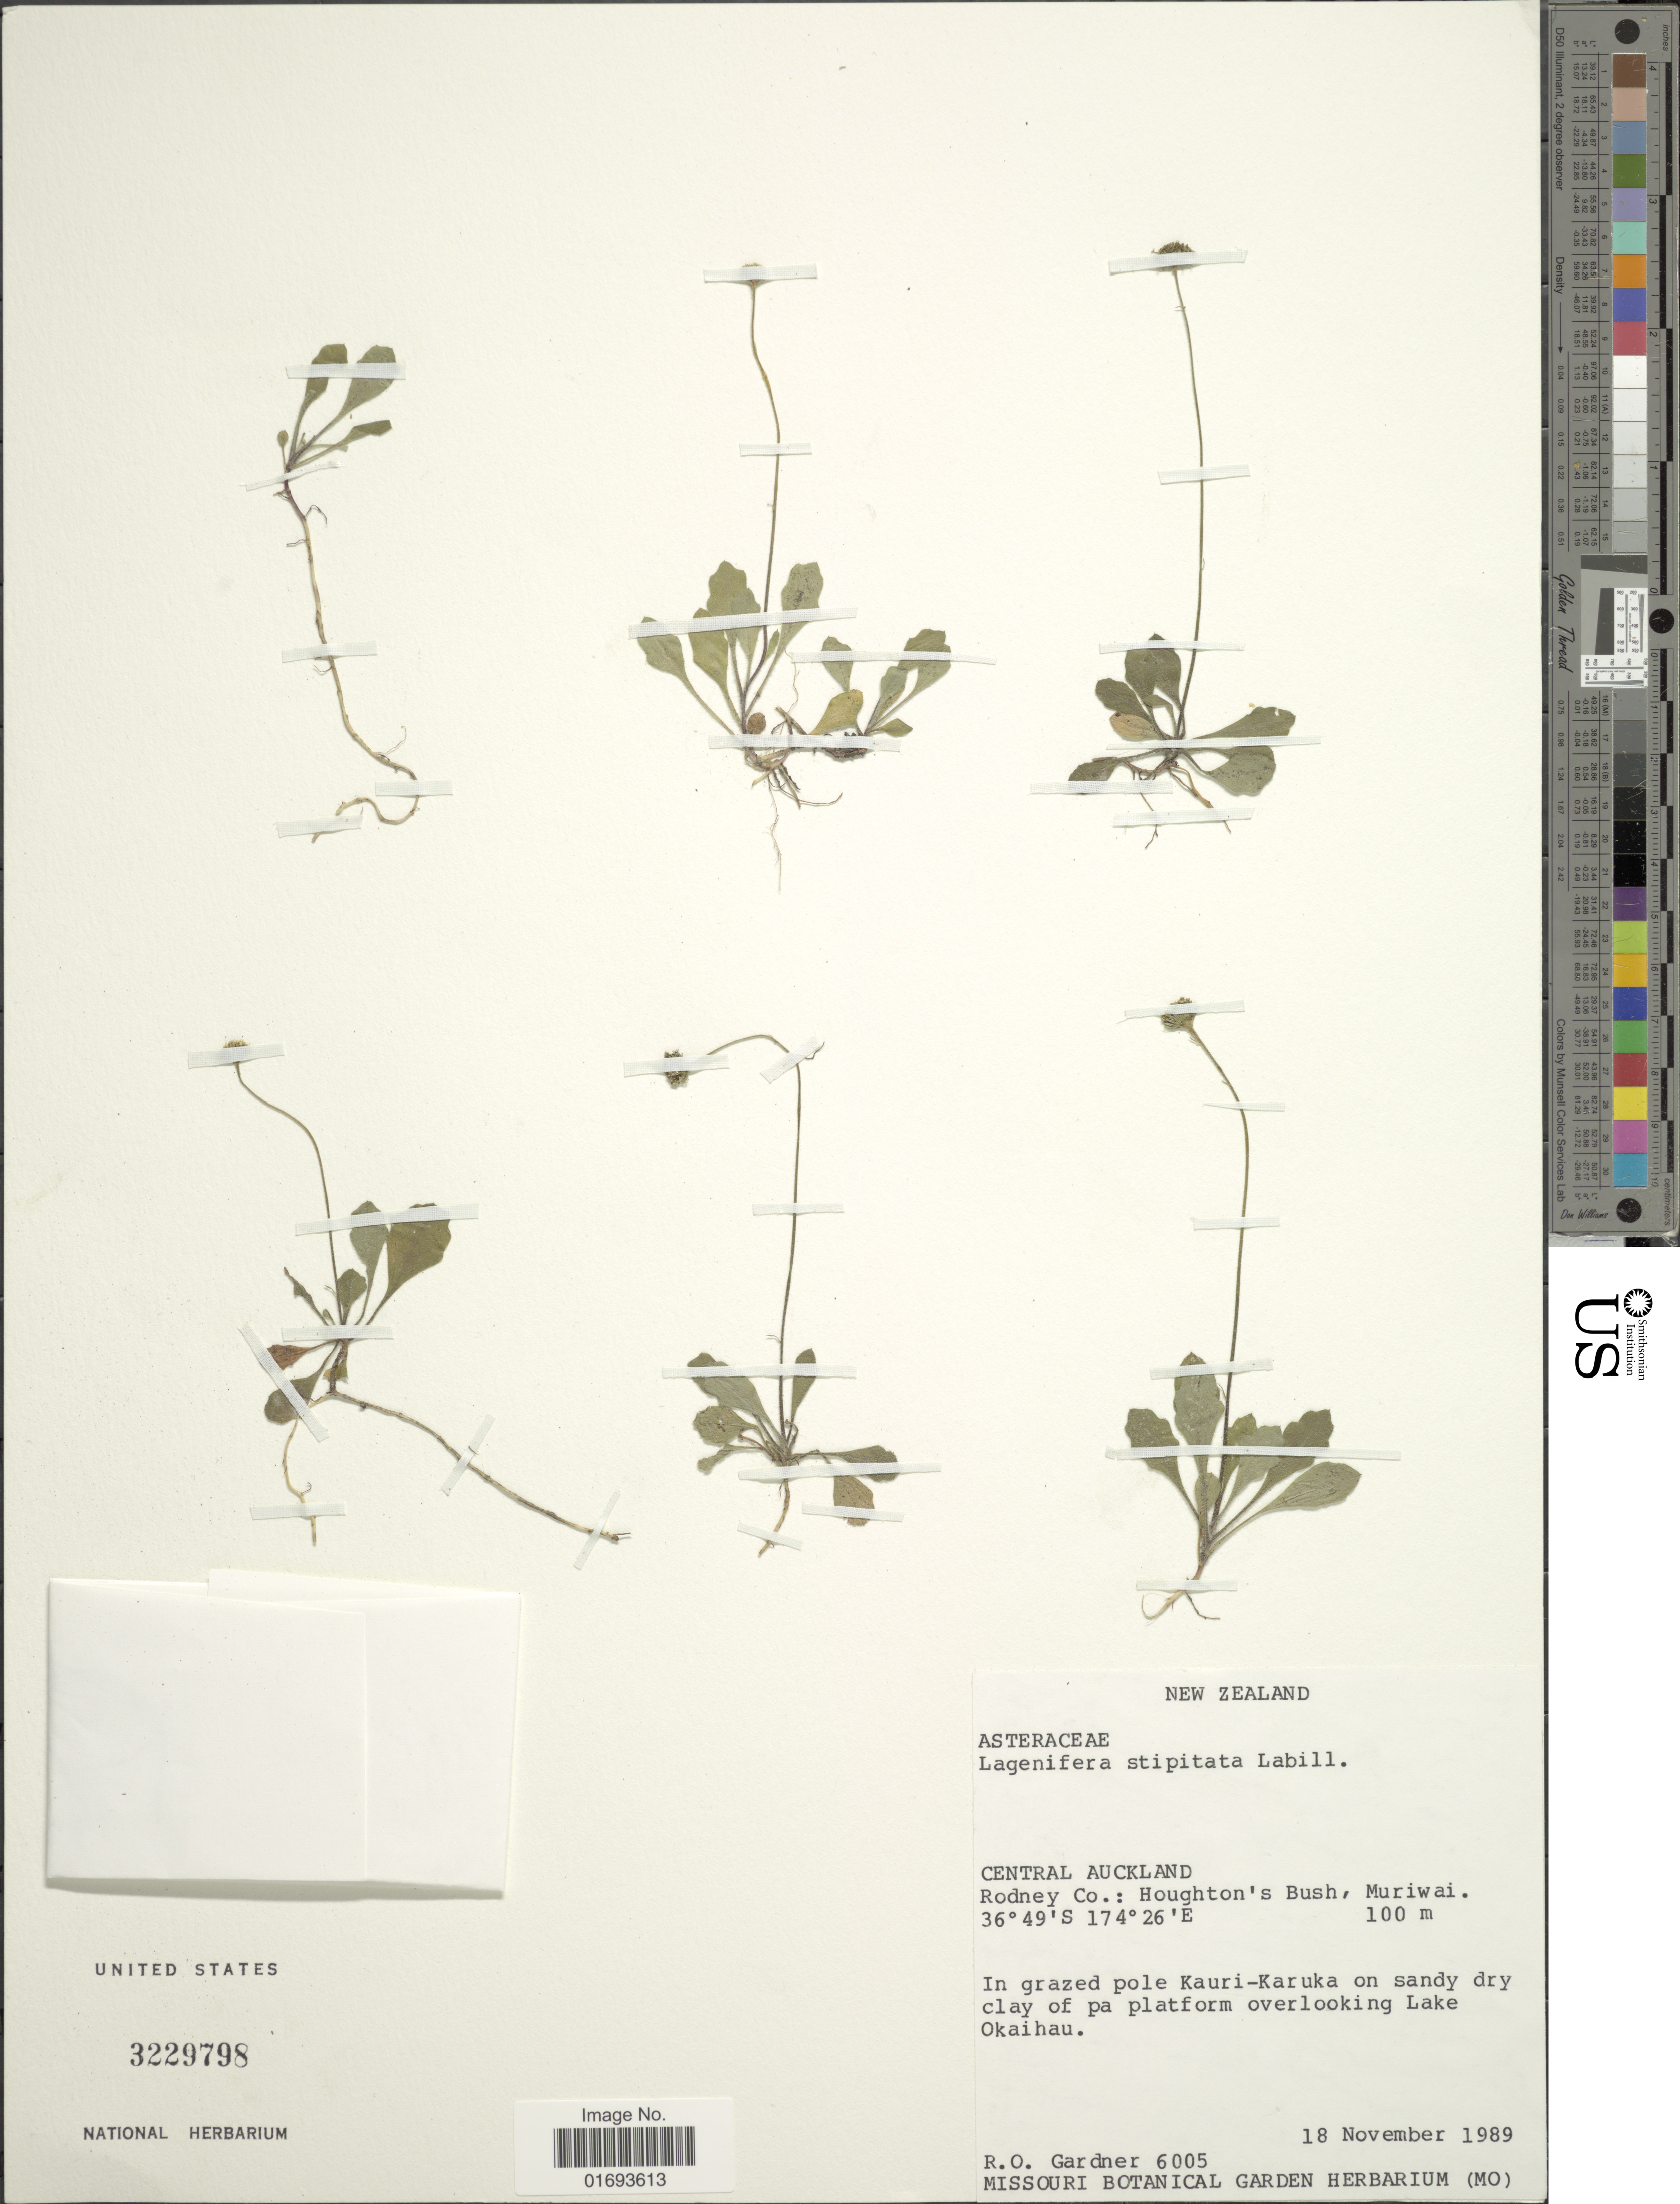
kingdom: Plantae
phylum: Tracheophyta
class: Magnoliopsida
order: Asterales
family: Asteraceae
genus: Lagenophora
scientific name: Lagenophora stipitata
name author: (Labill.) Druce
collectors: R. O. Gardner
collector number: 6005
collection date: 1989-11-18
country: New Zealand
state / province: Auckland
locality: New Zealoand. Central Auckland. Rodney Co.: Houghton's Bush, Muriwai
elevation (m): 100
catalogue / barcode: US 3229798